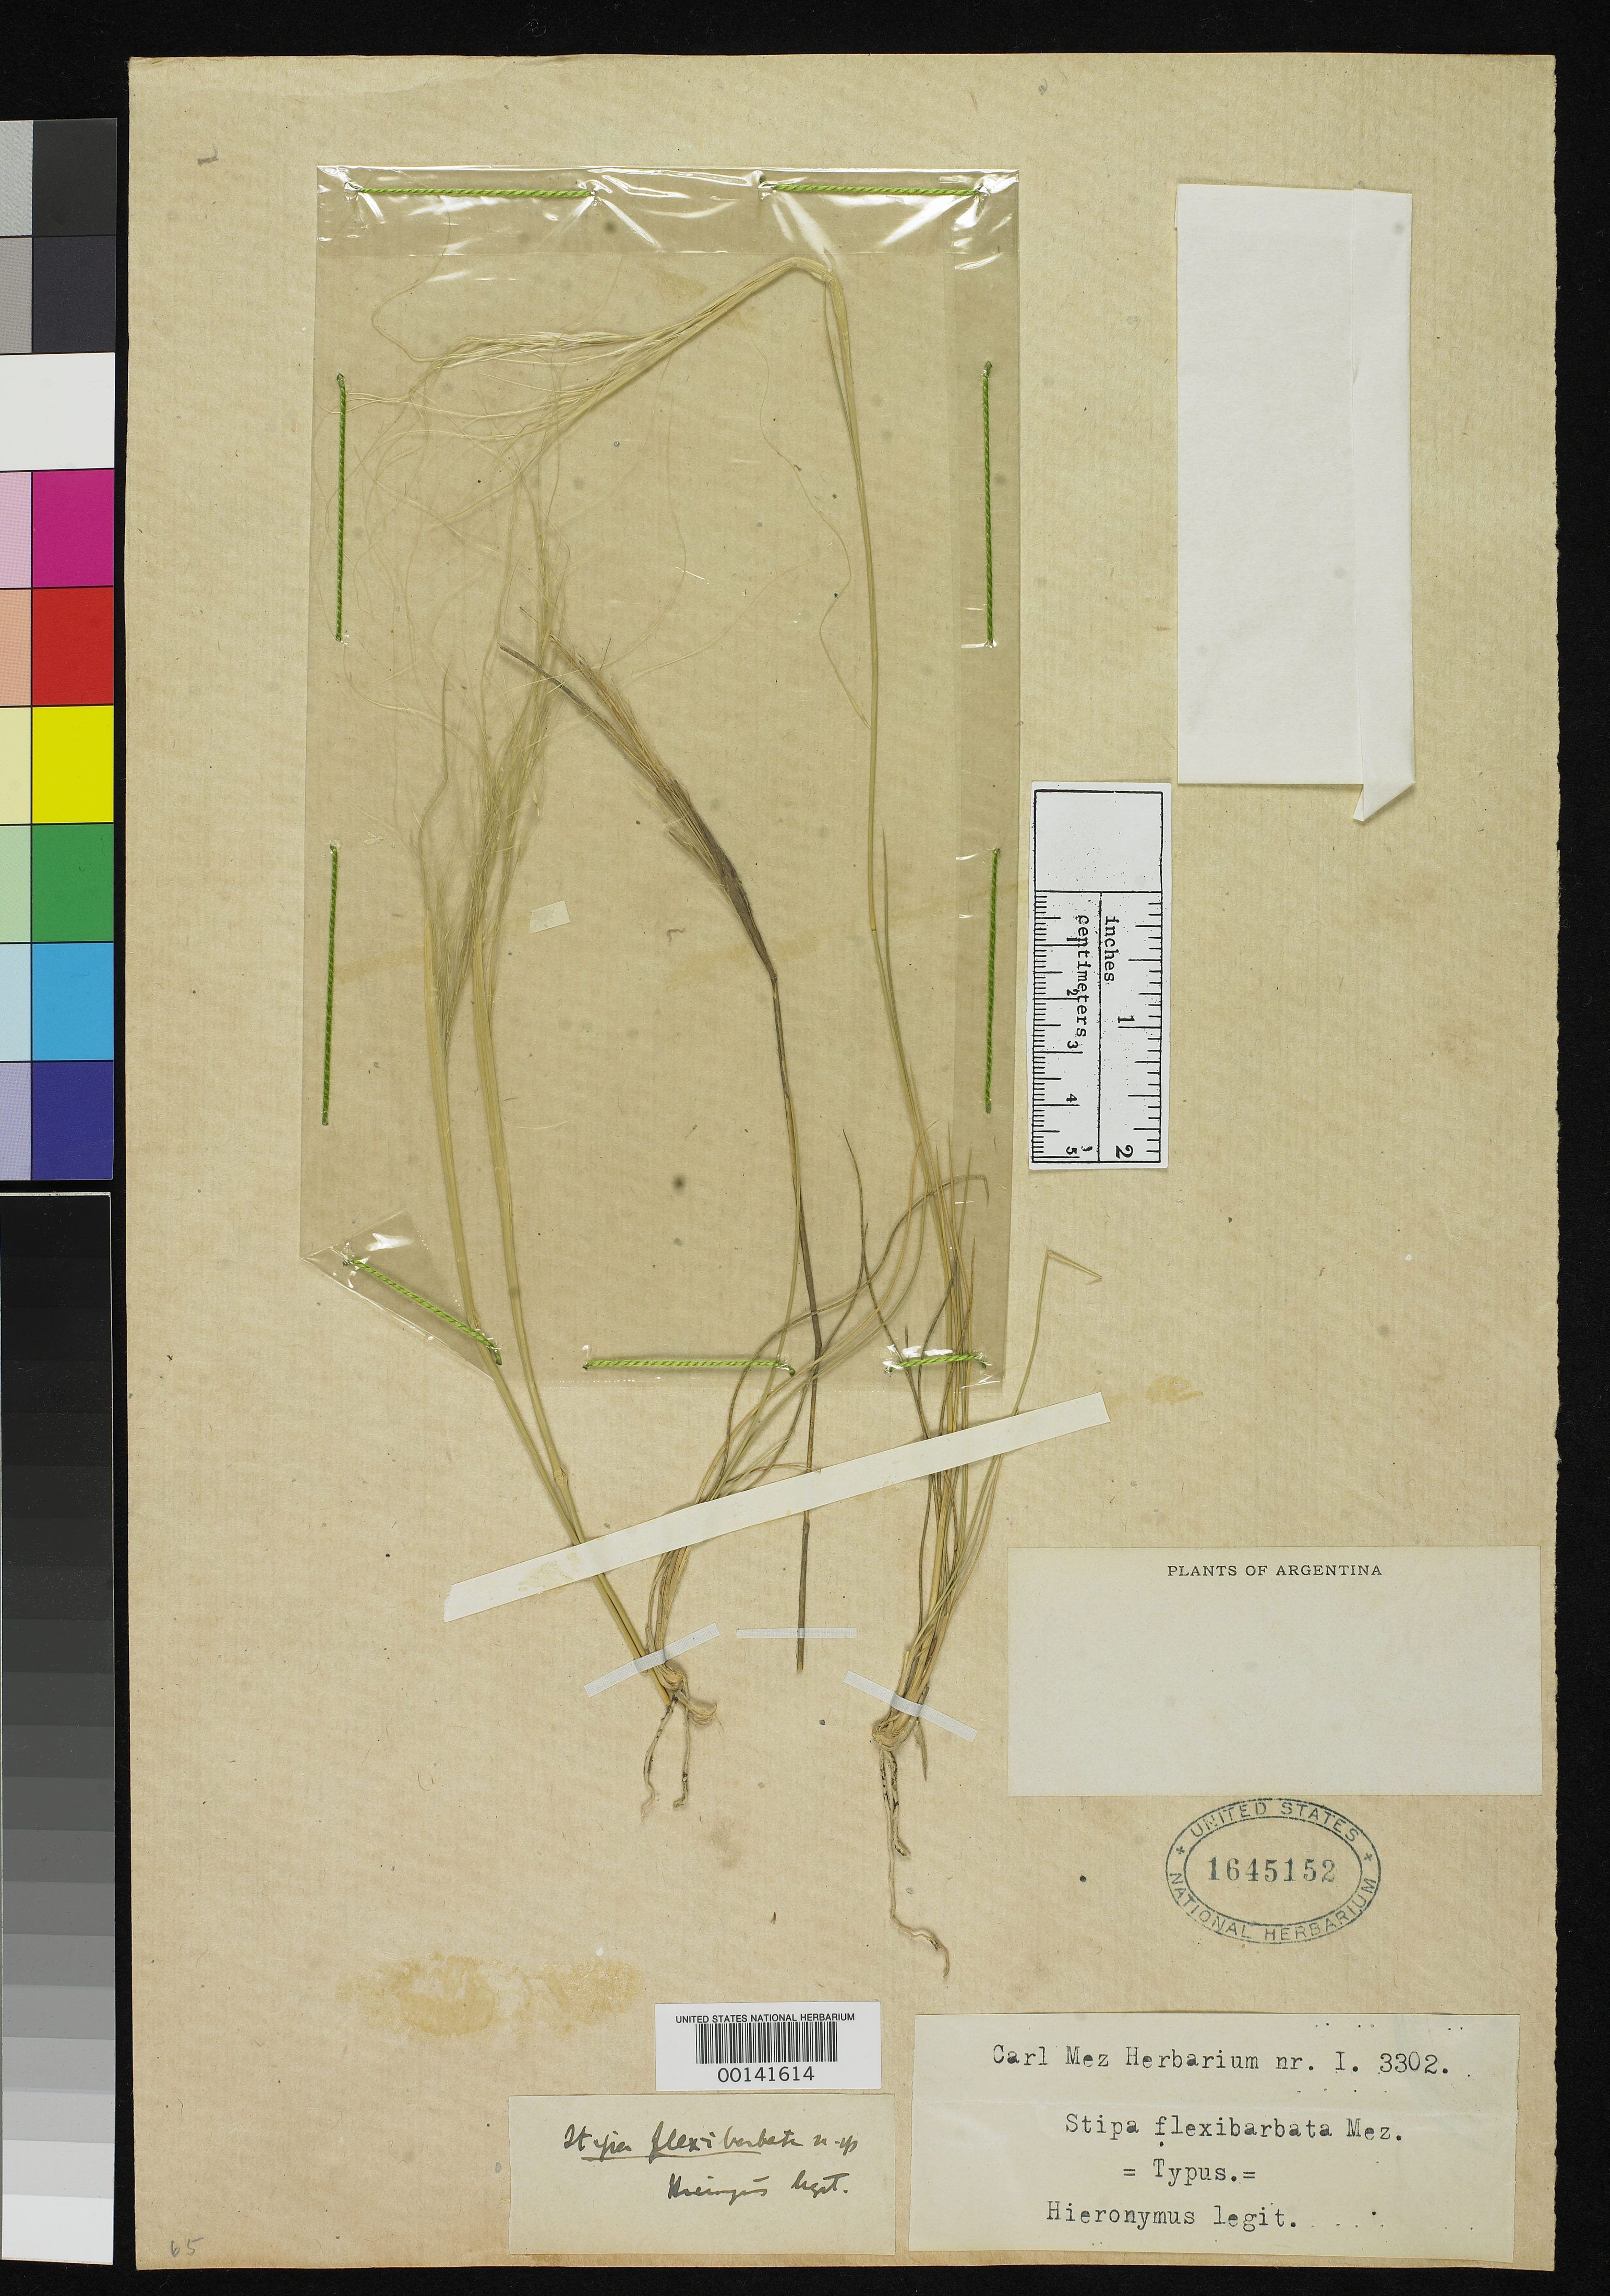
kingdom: Plantae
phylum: Tracheophyta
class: Liliopsida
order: Poales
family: Poaceae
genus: Stipa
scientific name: Stipa flexibarbata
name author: Mez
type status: Isotype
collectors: G. H. Hieronymus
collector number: Herb. No. I 3302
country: Argentina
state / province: Córdoba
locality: Sierra Achala de Cordoba.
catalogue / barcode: US 1645152